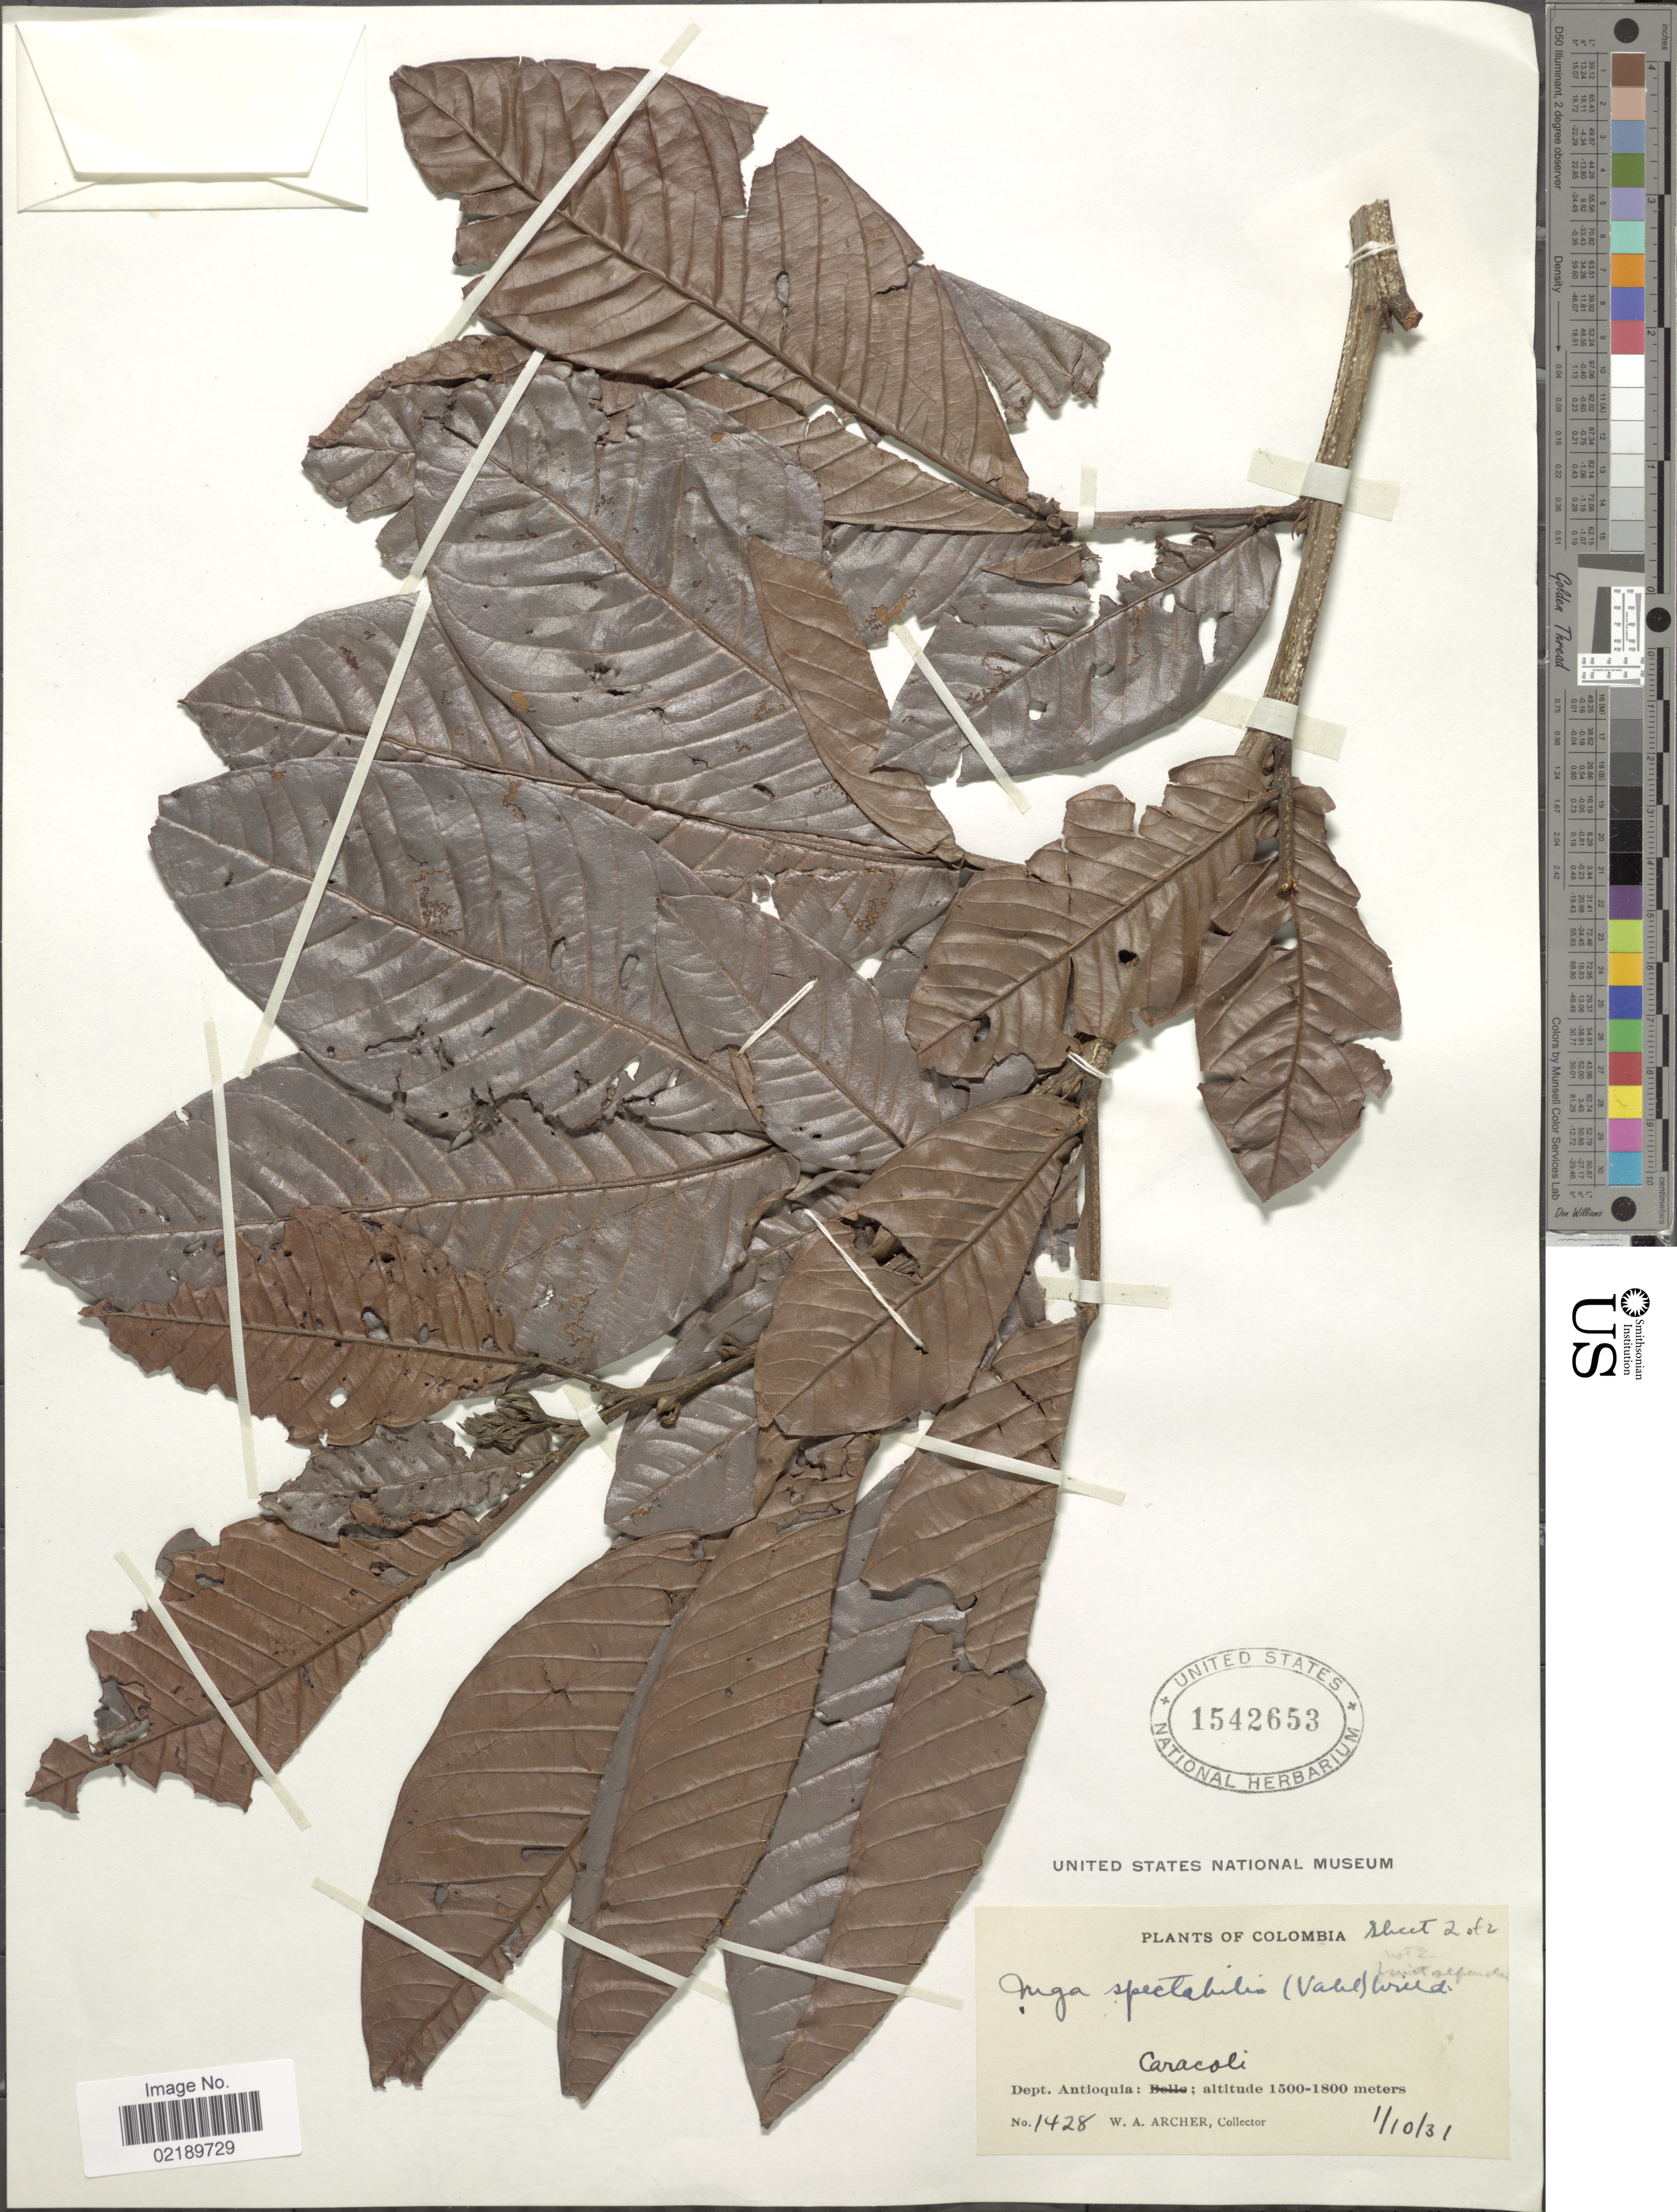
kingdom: Plantae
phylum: Tracheophyta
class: Magnoliopsida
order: Fabales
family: Fabaceae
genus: Inga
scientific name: Inga spectabilis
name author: (Vahl) Willd.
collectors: W. A. Archer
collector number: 1428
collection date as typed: Transcribed d/m/y: 1/10/31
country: Colombia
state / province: Antioquia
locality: Dept. Antioquia: Caracoli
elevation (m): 1500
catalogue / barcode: US 1542653